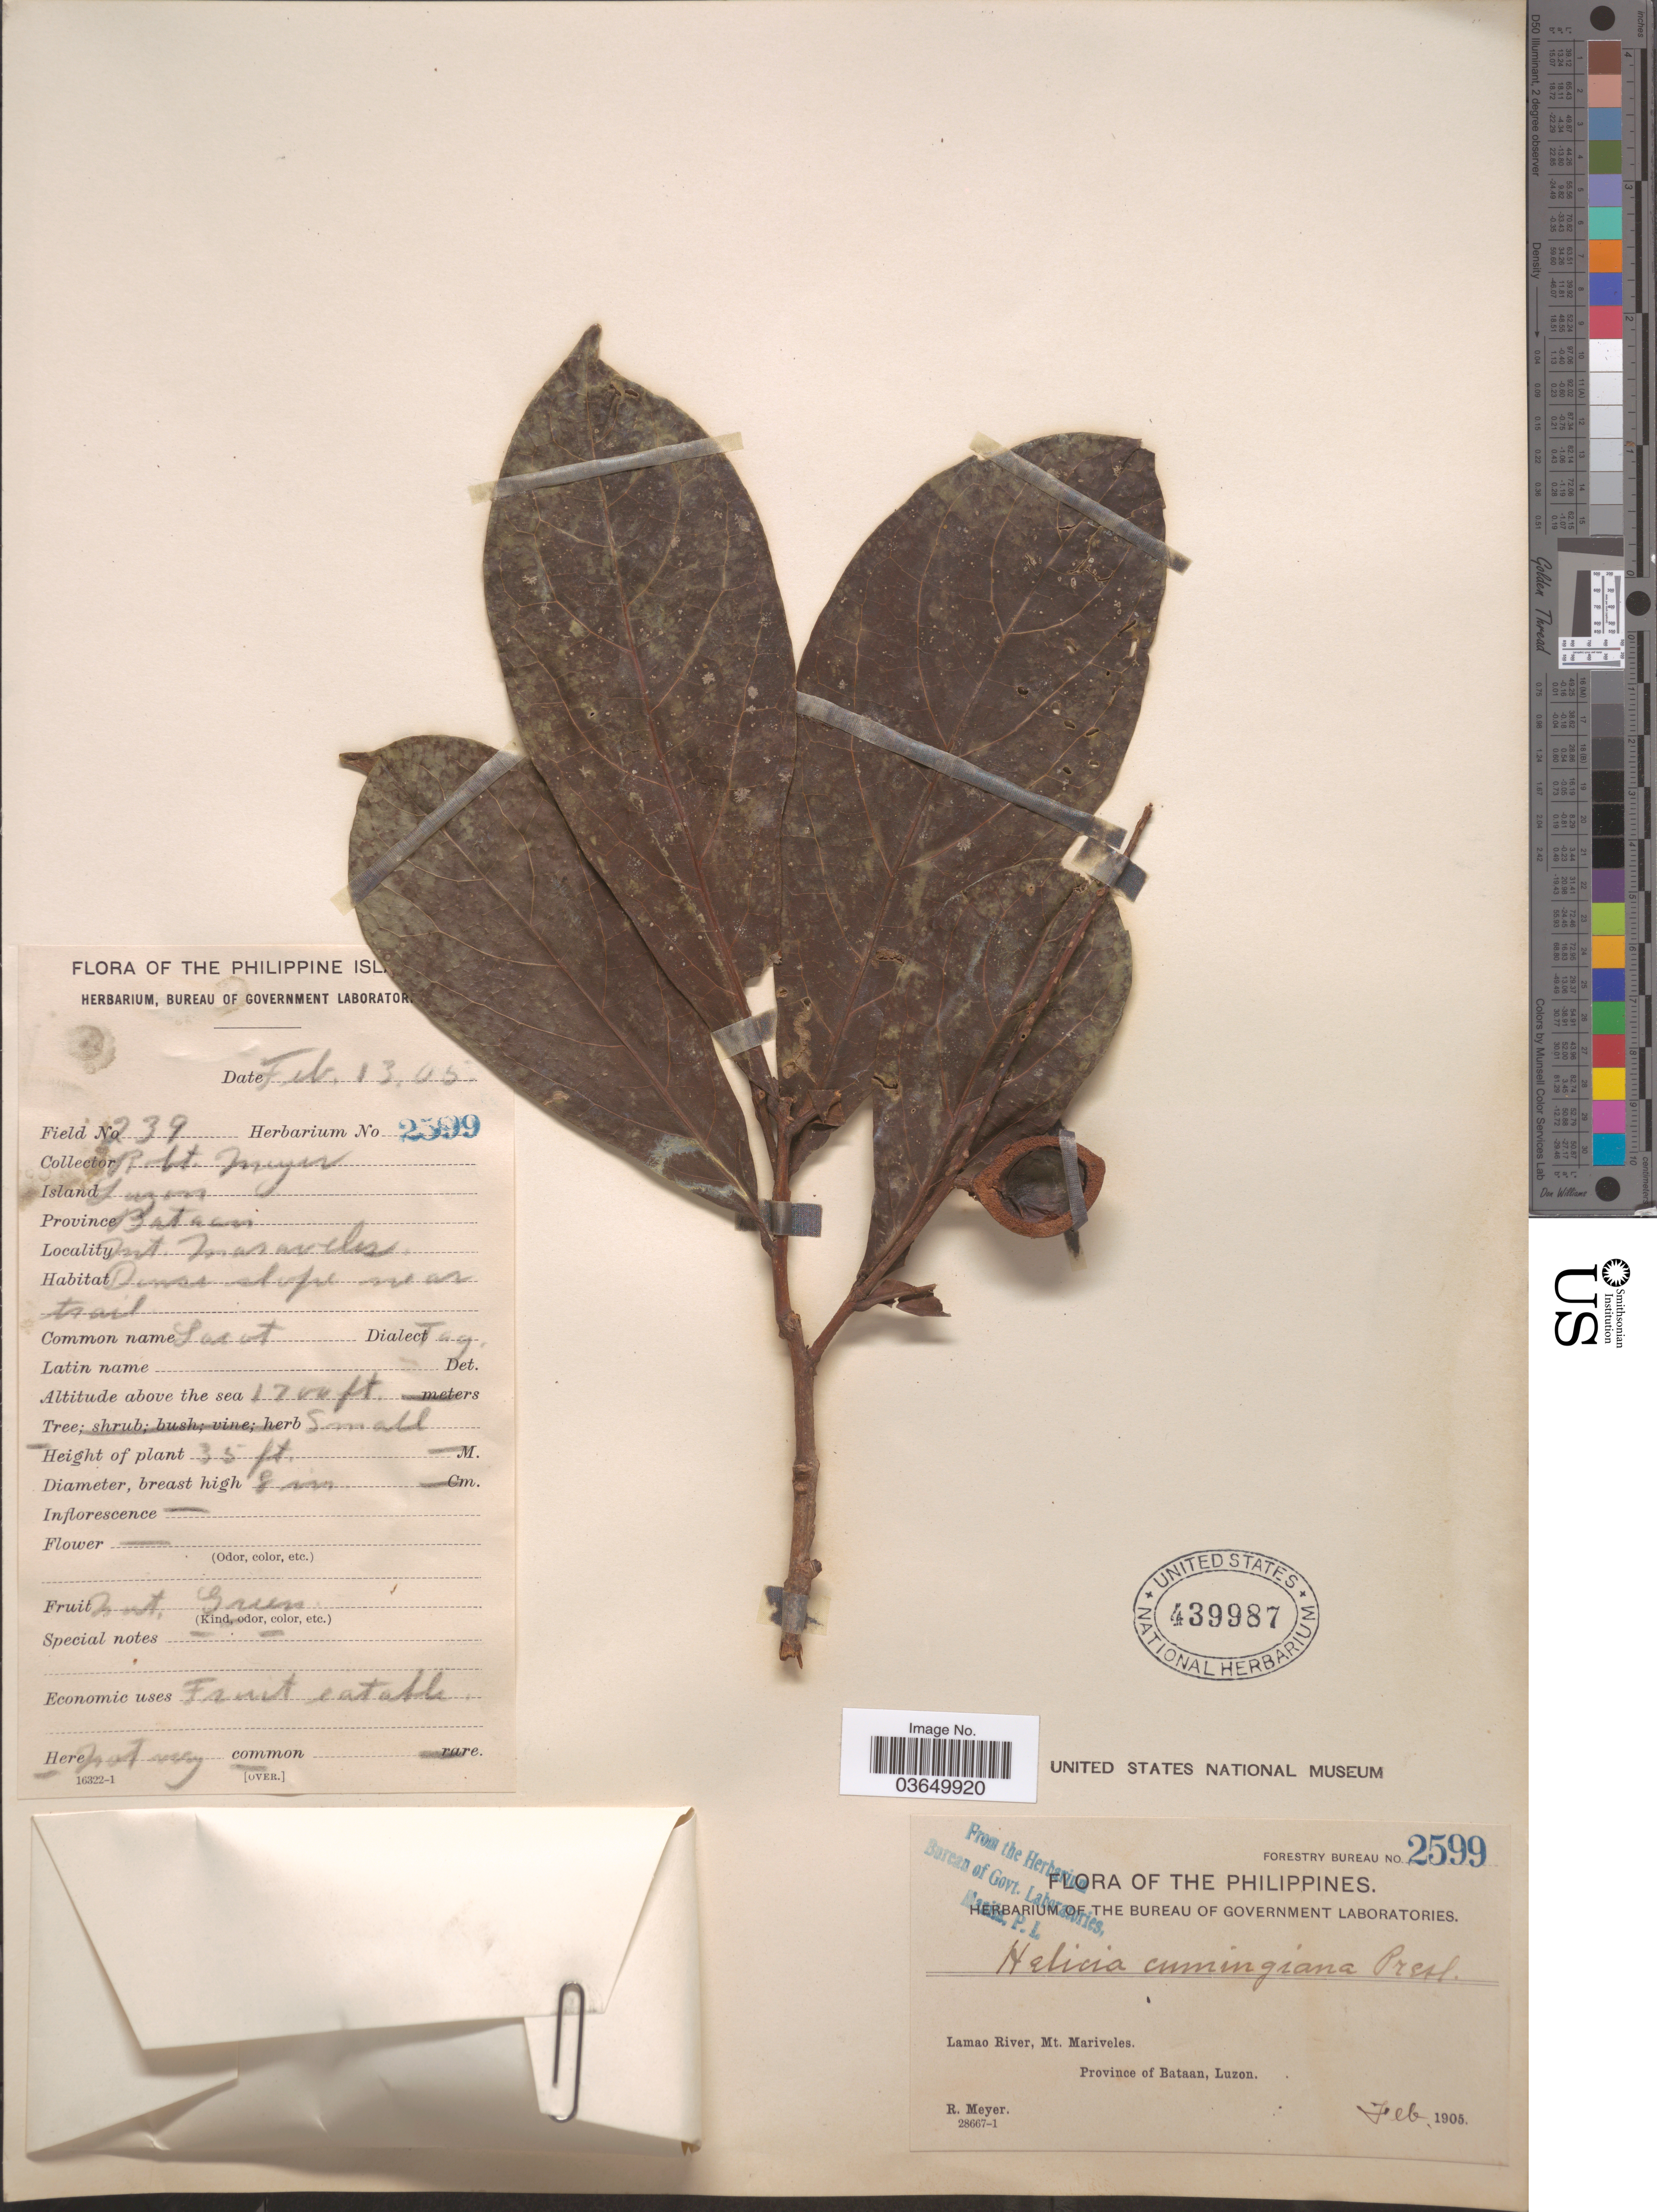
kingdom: Plantae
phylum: Tracheophyta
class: Magnoliopsida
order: Proteales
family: Proteaceae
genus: Helicia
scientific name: Helicia cumingiana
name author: C. Presl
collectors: R. Meyer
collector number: Forestry Bureau 2599/ 239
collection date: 1905-02-13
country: Philippines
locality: Lamao River, Mt. Mariveles. Province of Bataan, Luzon.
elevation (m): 518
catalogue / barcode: US 439987